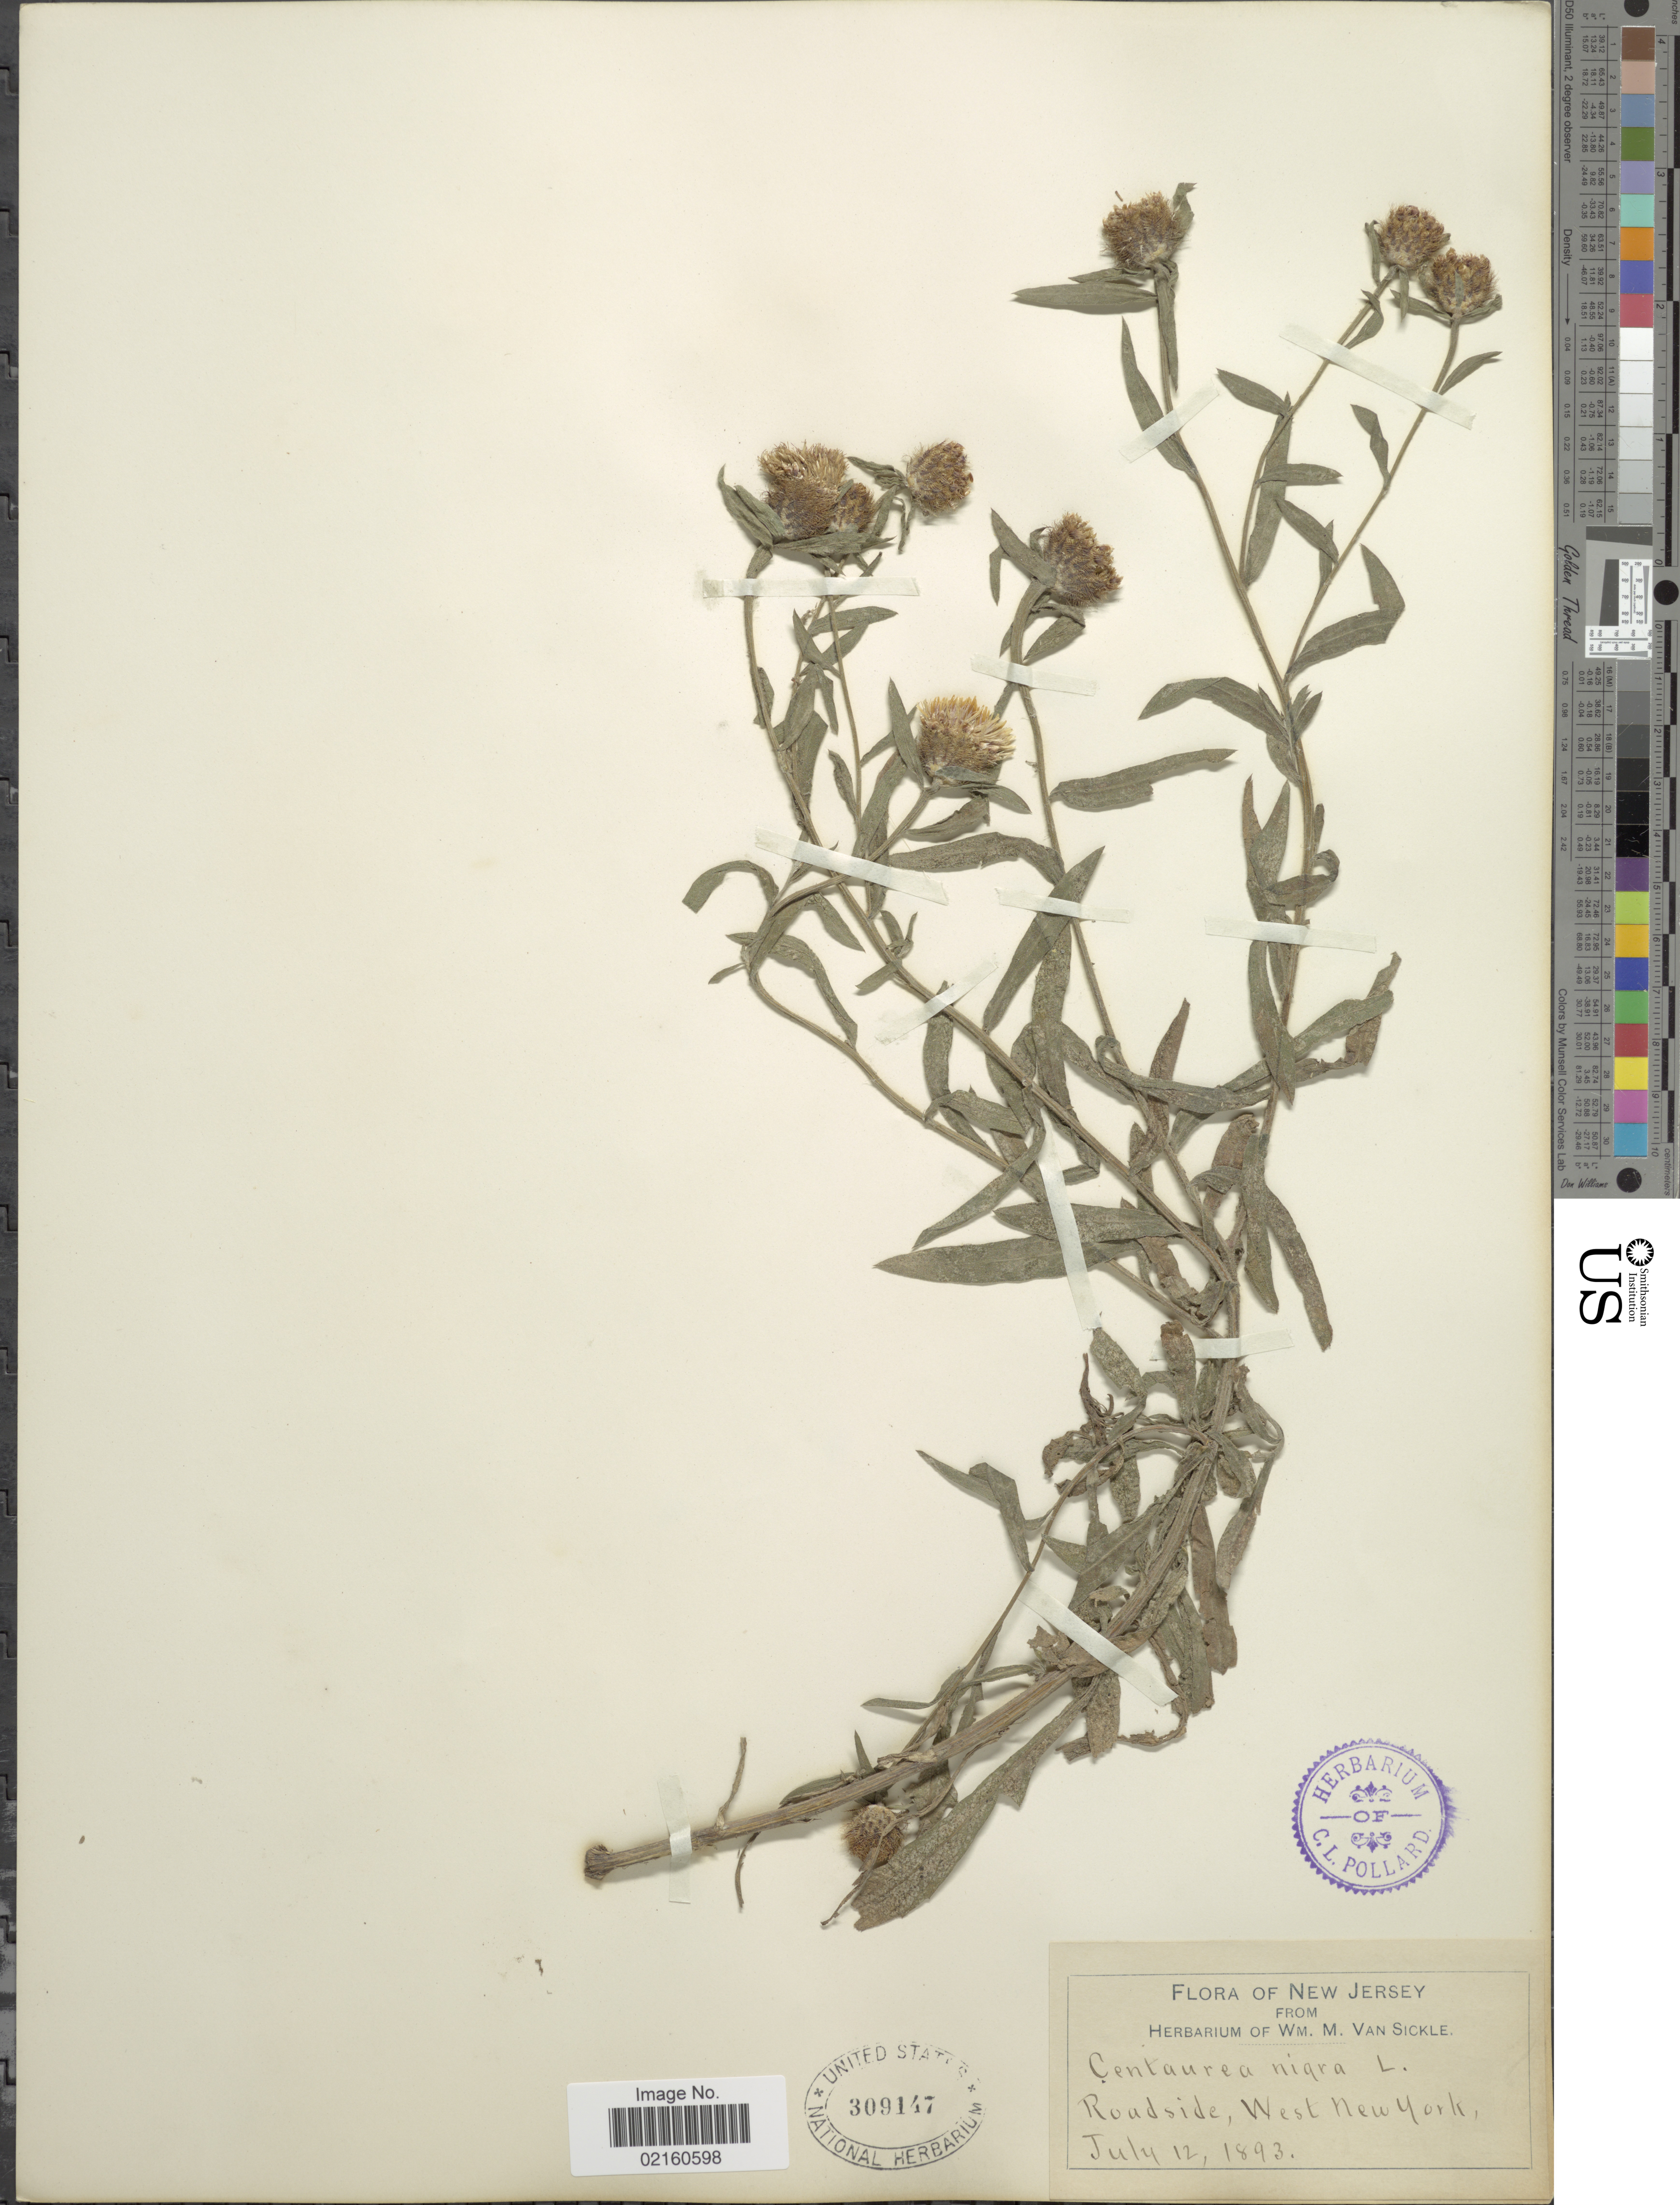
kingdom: Plantae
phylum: Tracheophyta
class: Magnoliopsida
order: Asterales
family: Asteraceae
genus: Centaurea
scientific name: Centaurea nigra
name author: L.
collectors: ex herb. Wm. M. Van Sickle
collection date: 1893-07-12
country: United States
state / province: New Jersey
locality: Roadside, West New York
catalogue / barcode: US 309147